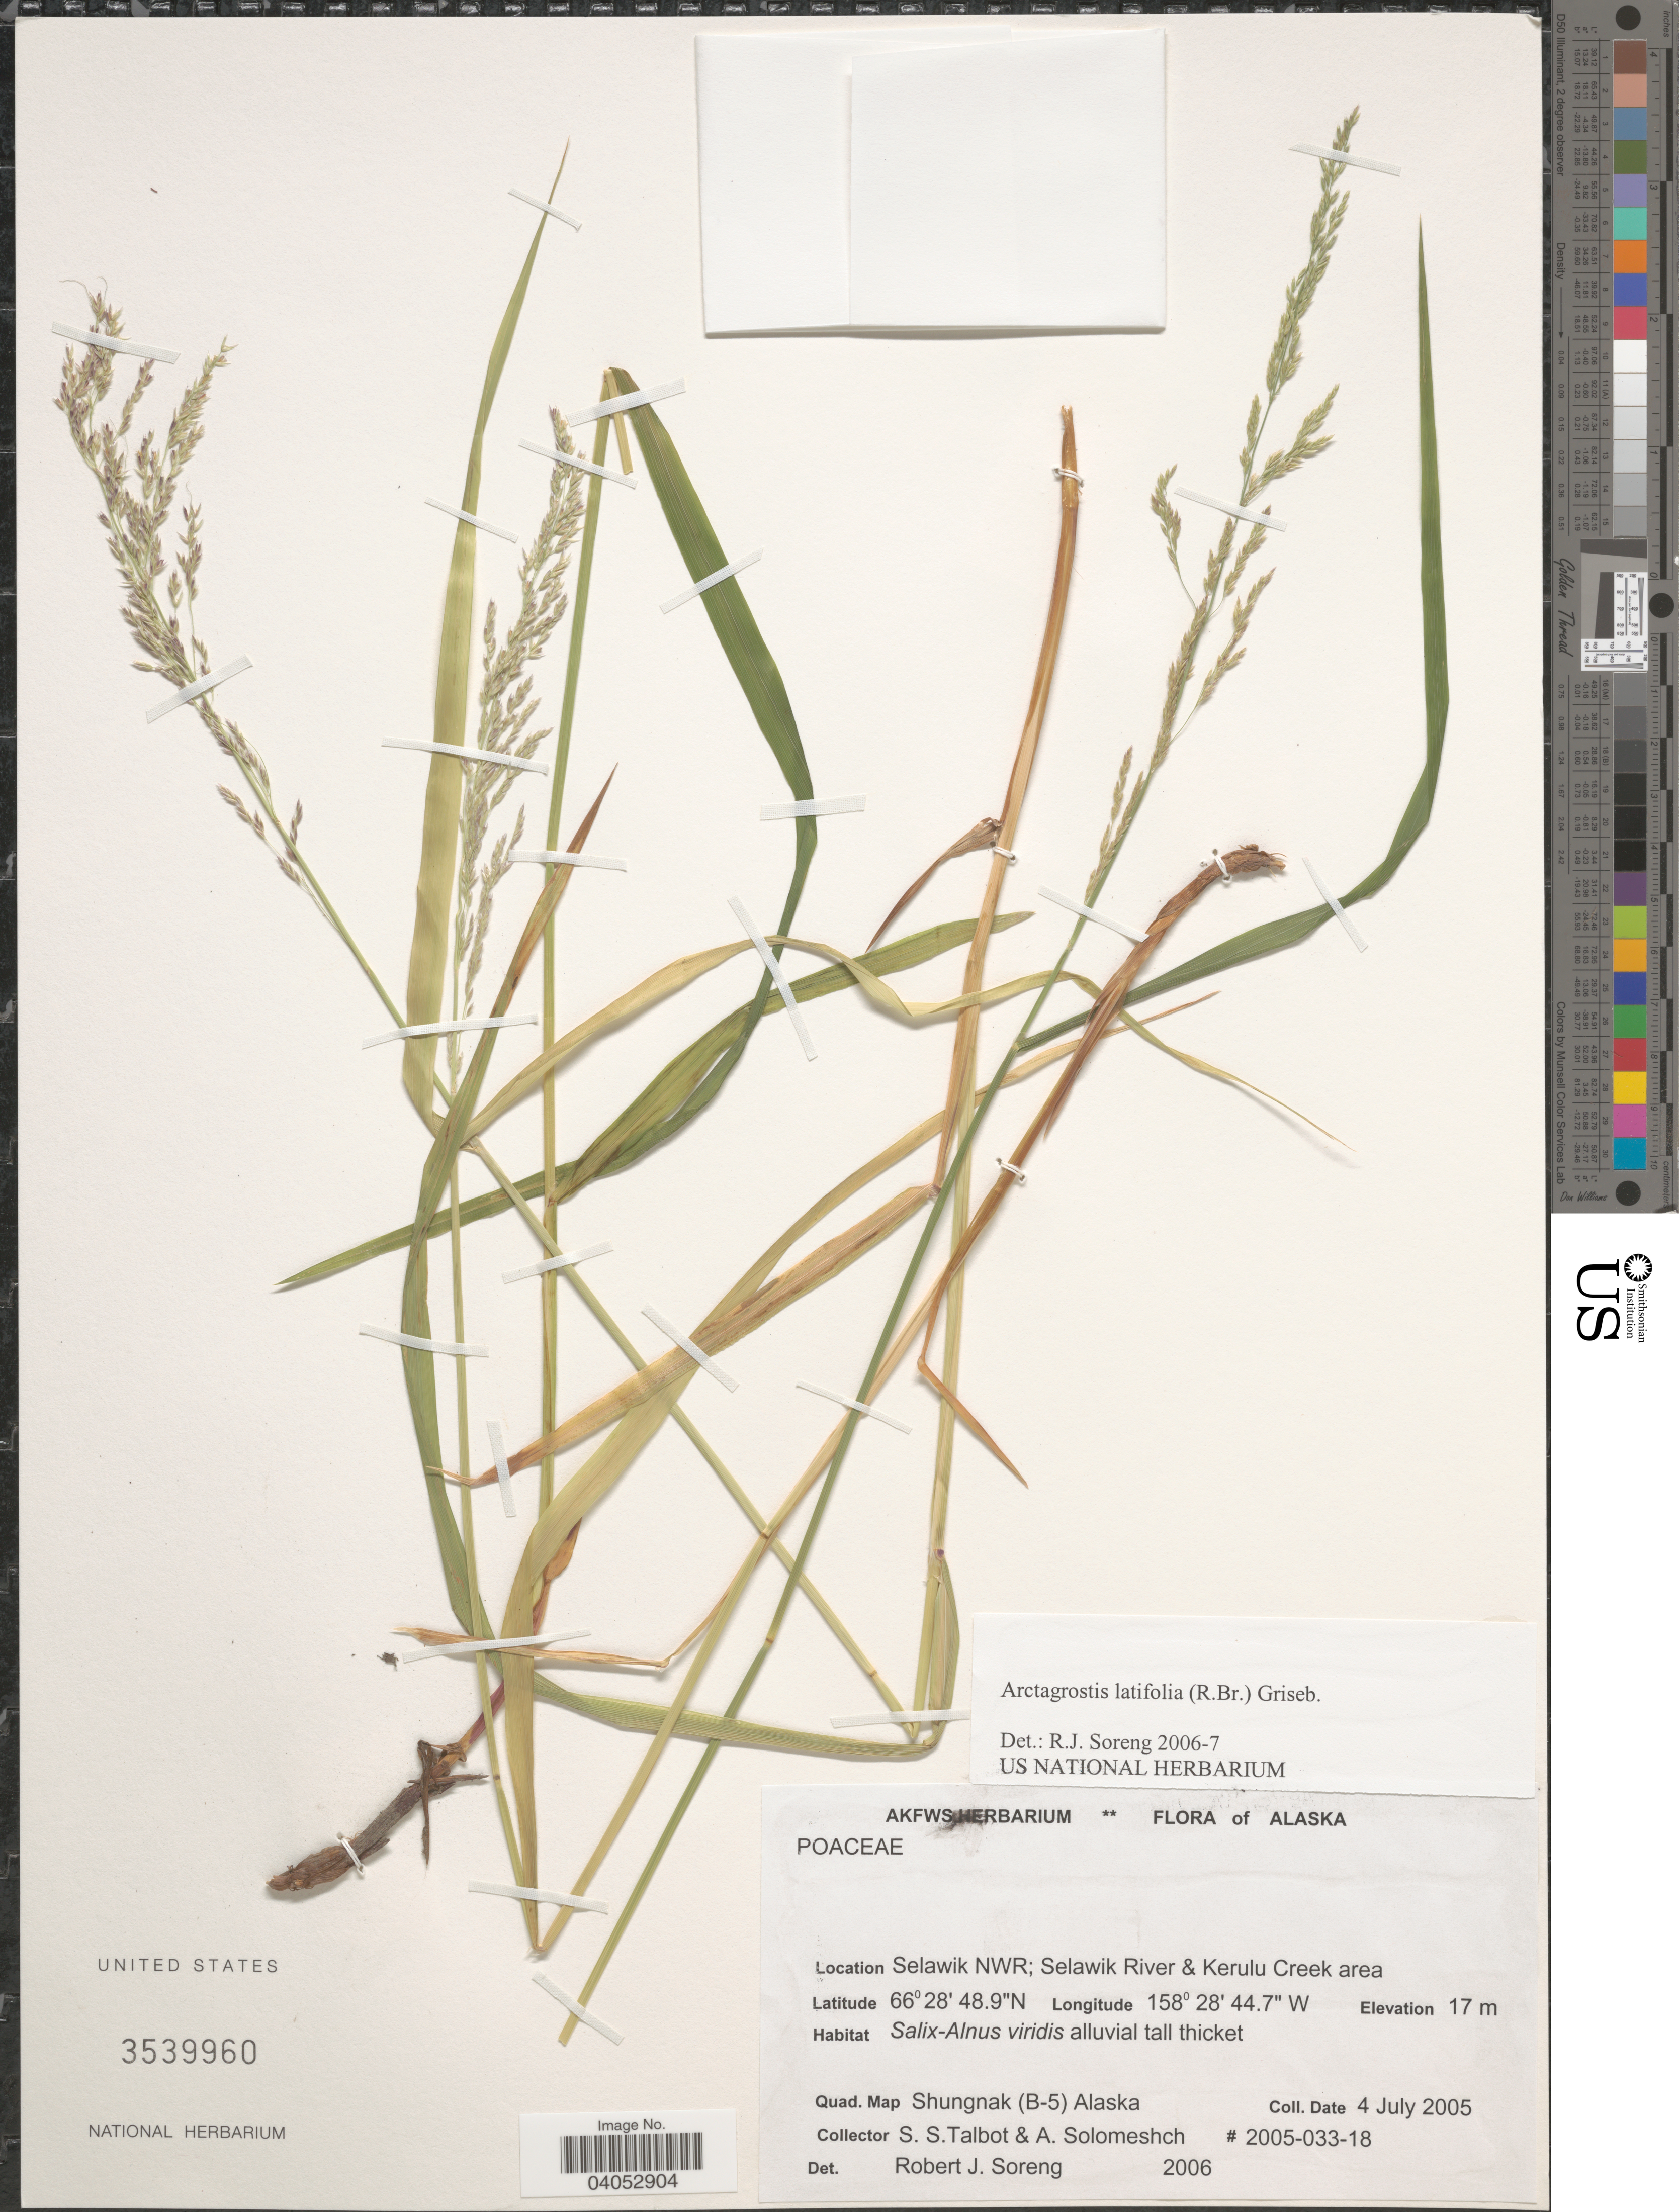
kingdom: Plantae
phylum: Tracheophyta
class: Liliopsida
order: Poales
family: Poaceae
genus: Arctagrostis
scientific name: Arctagrostis latifolia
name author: (R. Br.) Griseb.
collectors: S. S. Talbot & A. Solomeshch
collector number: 2005-033-18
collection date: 2005-07-04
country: United States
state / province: Alaska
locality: Selawik NWR; Selawik River & Kerulu Creek area. Quad. Map Shungnak (B-5).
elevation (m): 17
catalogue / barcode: US 3539960